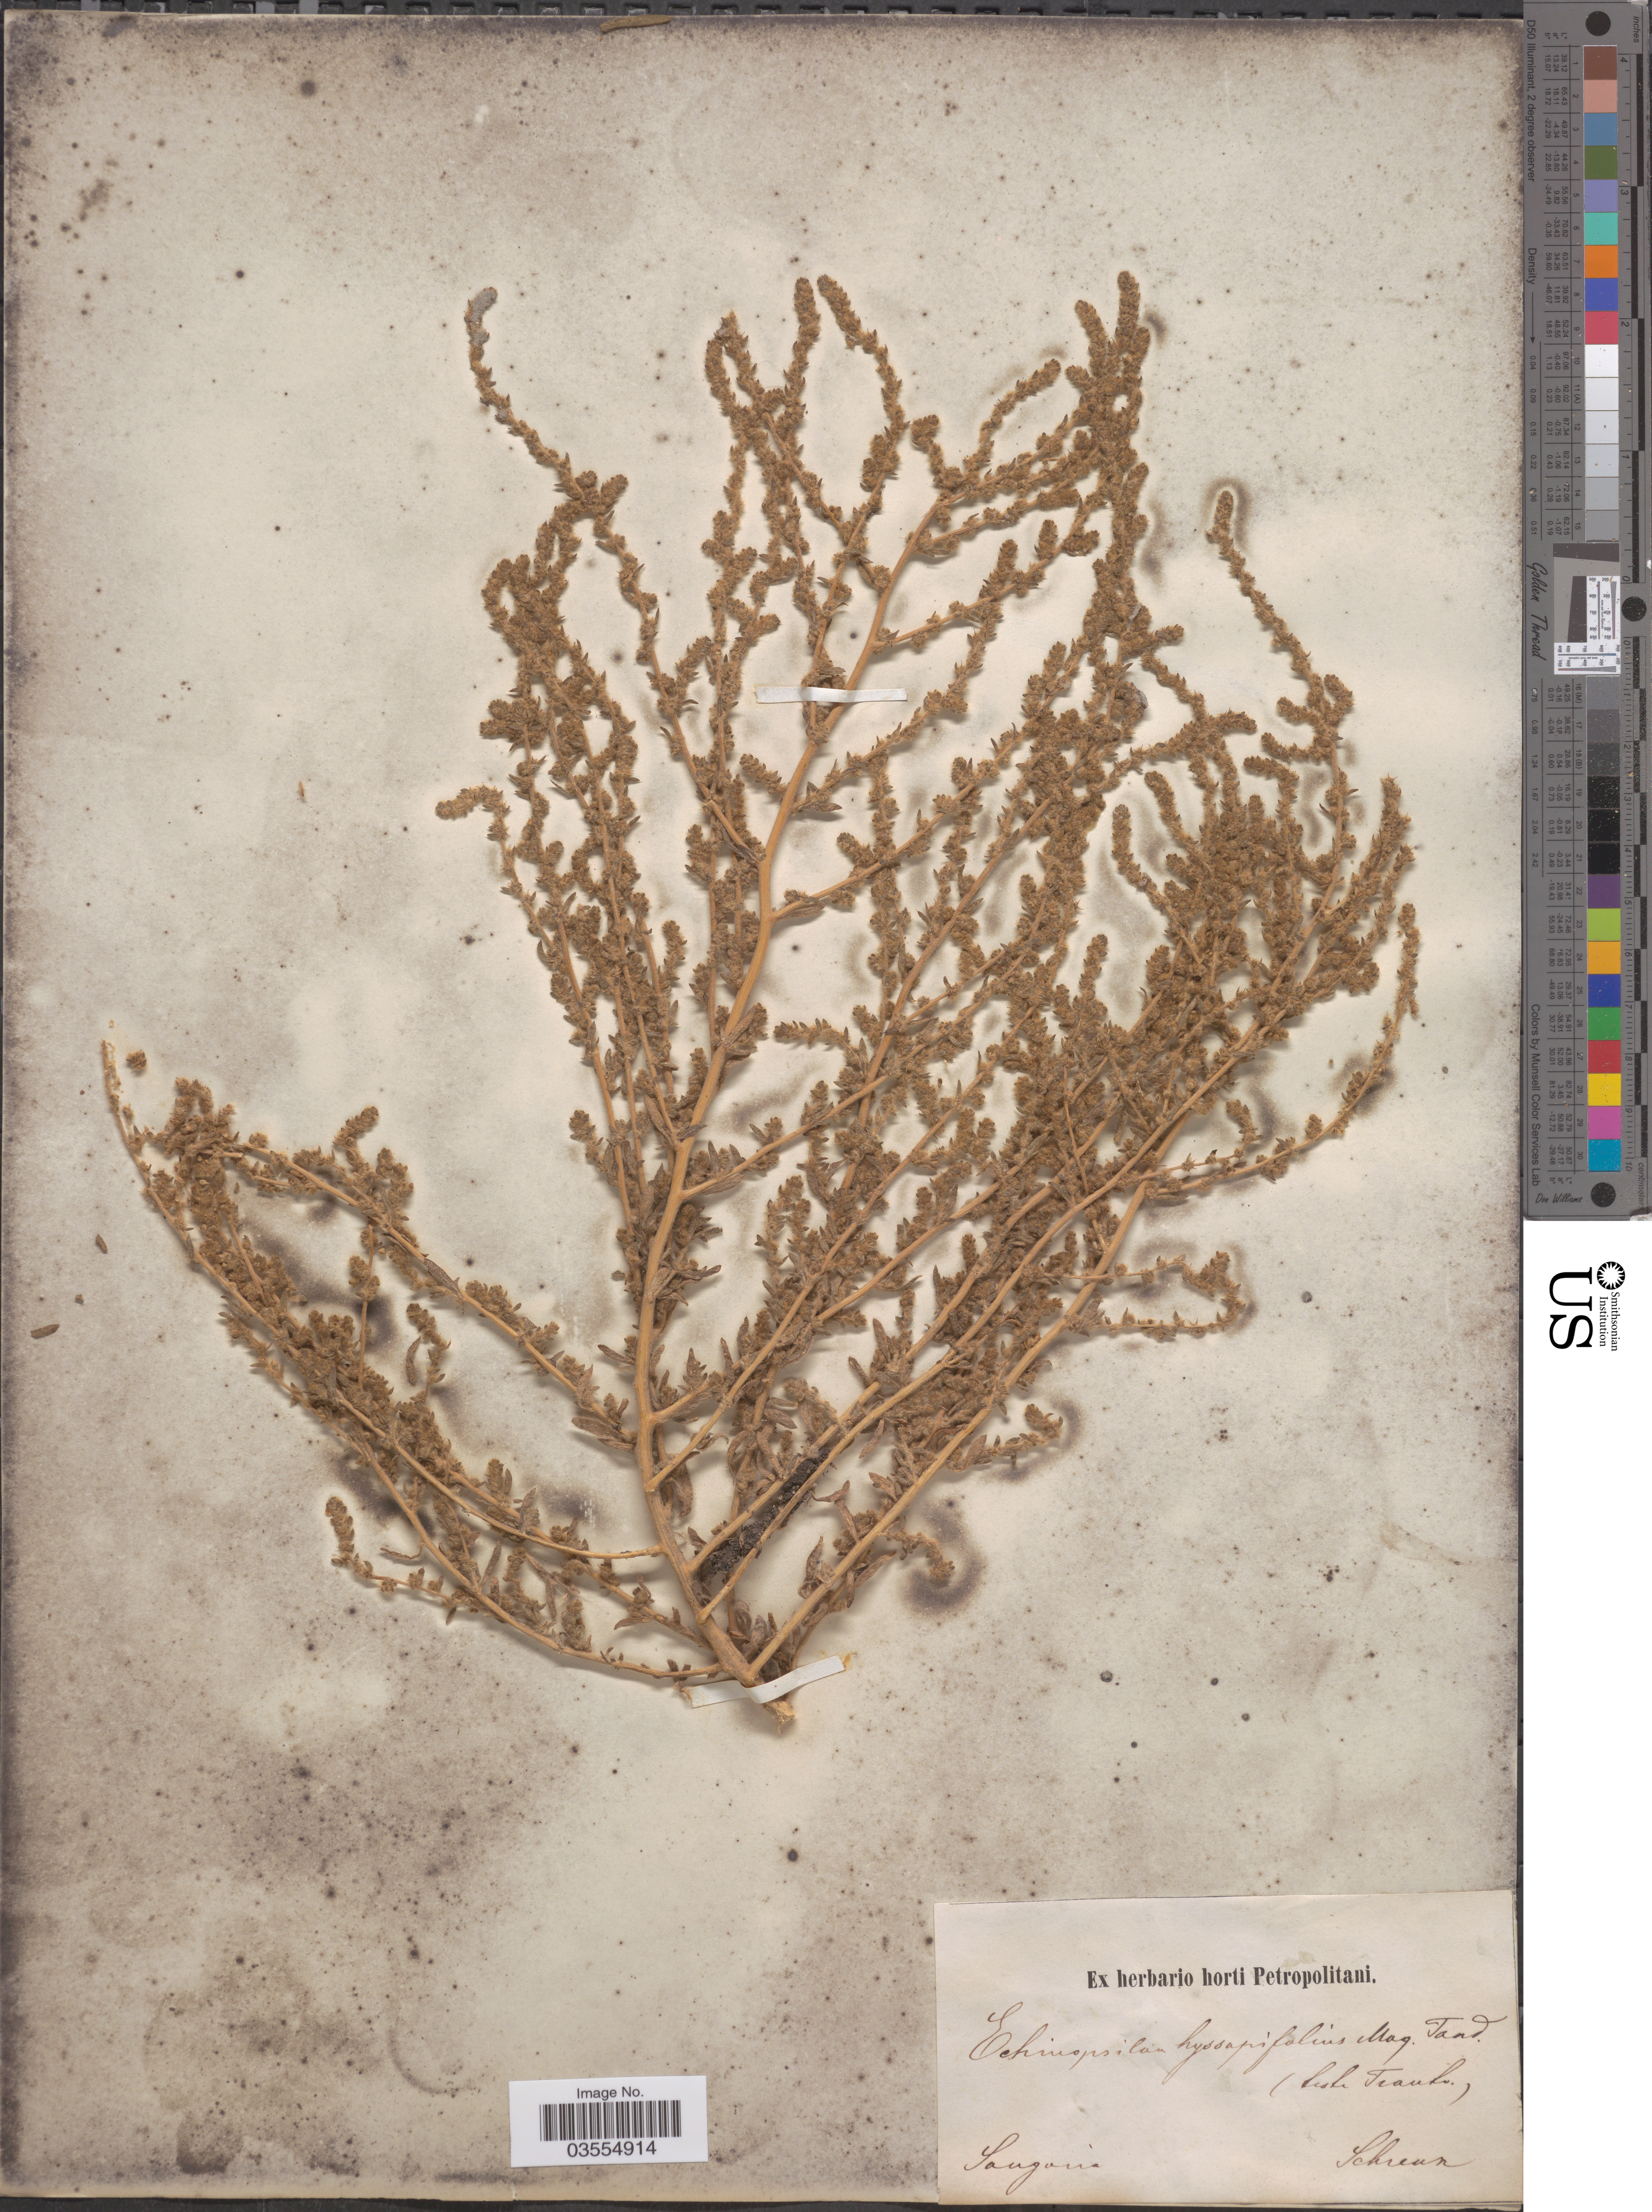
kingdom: Plantae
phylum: Tracheophyta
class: Magnoliopsida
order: Caryophyllales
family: Amaranthaceae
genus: Bassia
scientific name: Bassia hyssopifolia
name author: (Pall.) Kuntze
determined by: Strong, Mark T., (BOT), Smithsonian Institution - National Museum of Natural History (UNITED STATES)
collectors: A.G. Schrenk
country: Kazakhstan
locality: Songaria.